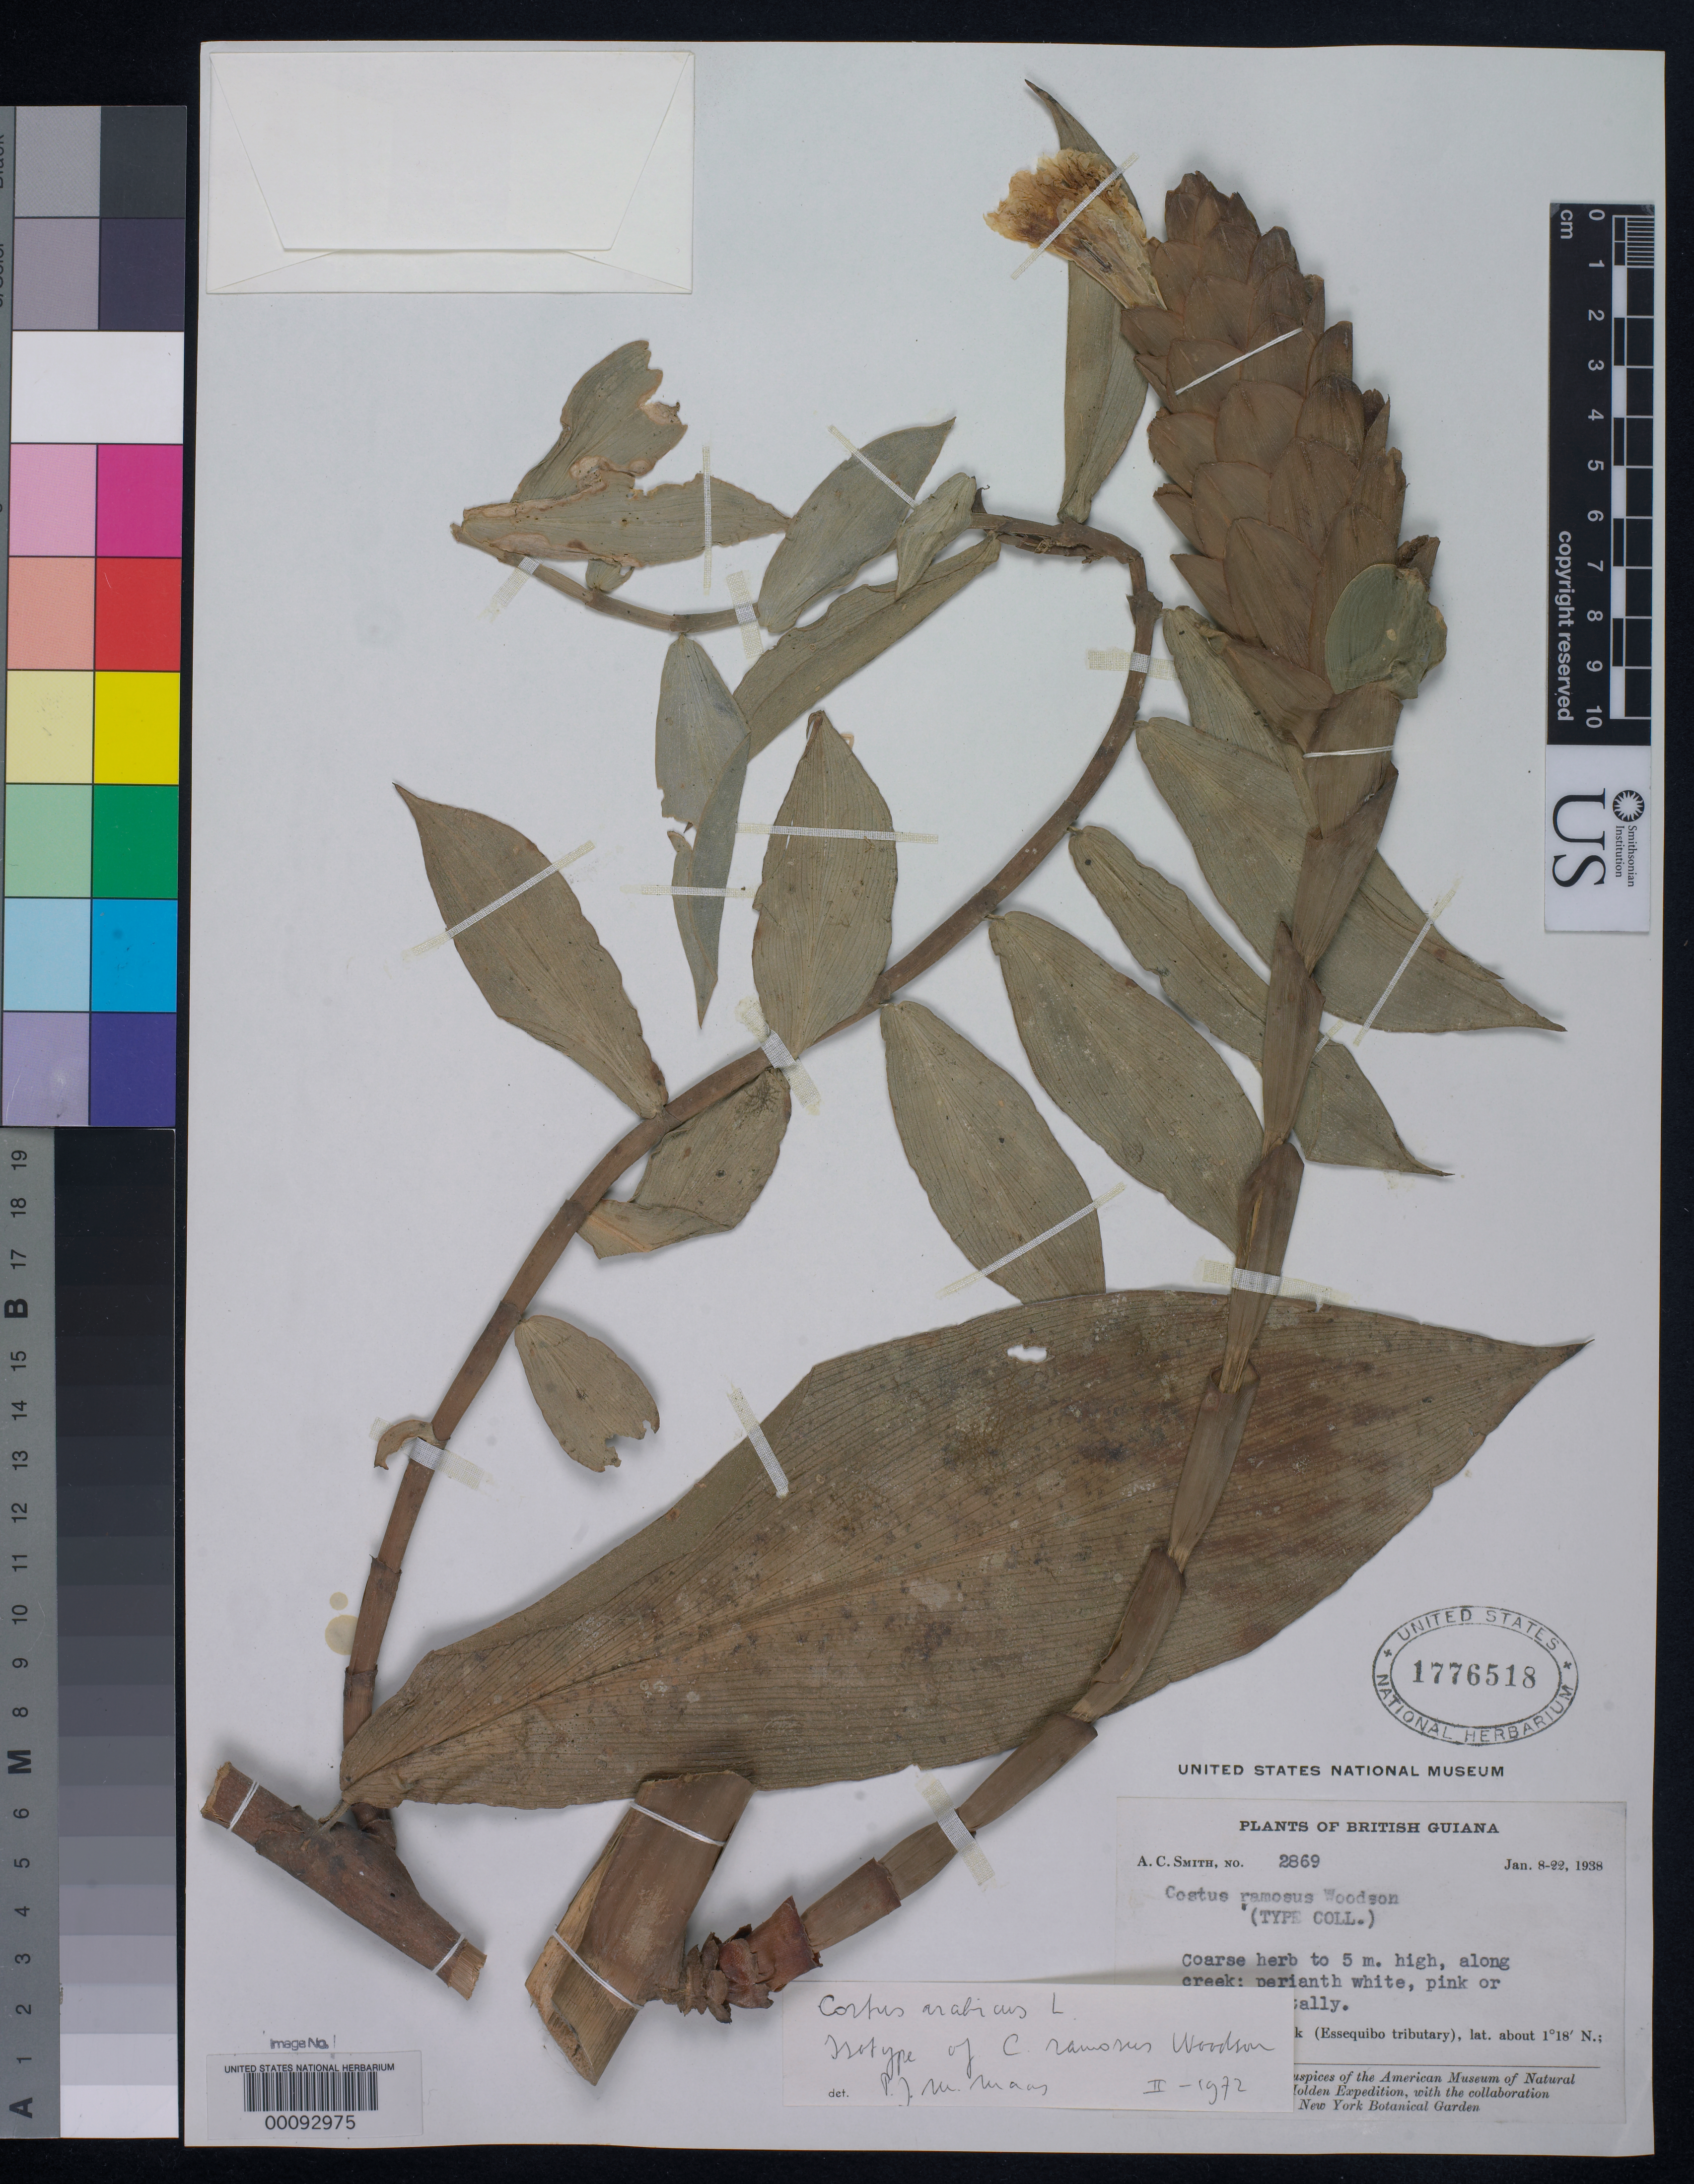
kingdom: Plantae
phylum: Tracheophyta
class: Liliopsida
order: Zingiberales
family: Costaceae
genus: Costus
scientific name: Costus ramosus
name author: Woodson in A.C. Sm.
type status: Isotype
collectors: A. C. Smith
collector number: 2869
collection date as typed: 08 Jan 1938 to 22 Jan 1938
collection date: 1938-01-08/1938-01-22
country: Guyana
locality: Shodikar Creek.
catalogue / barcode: US 1776518